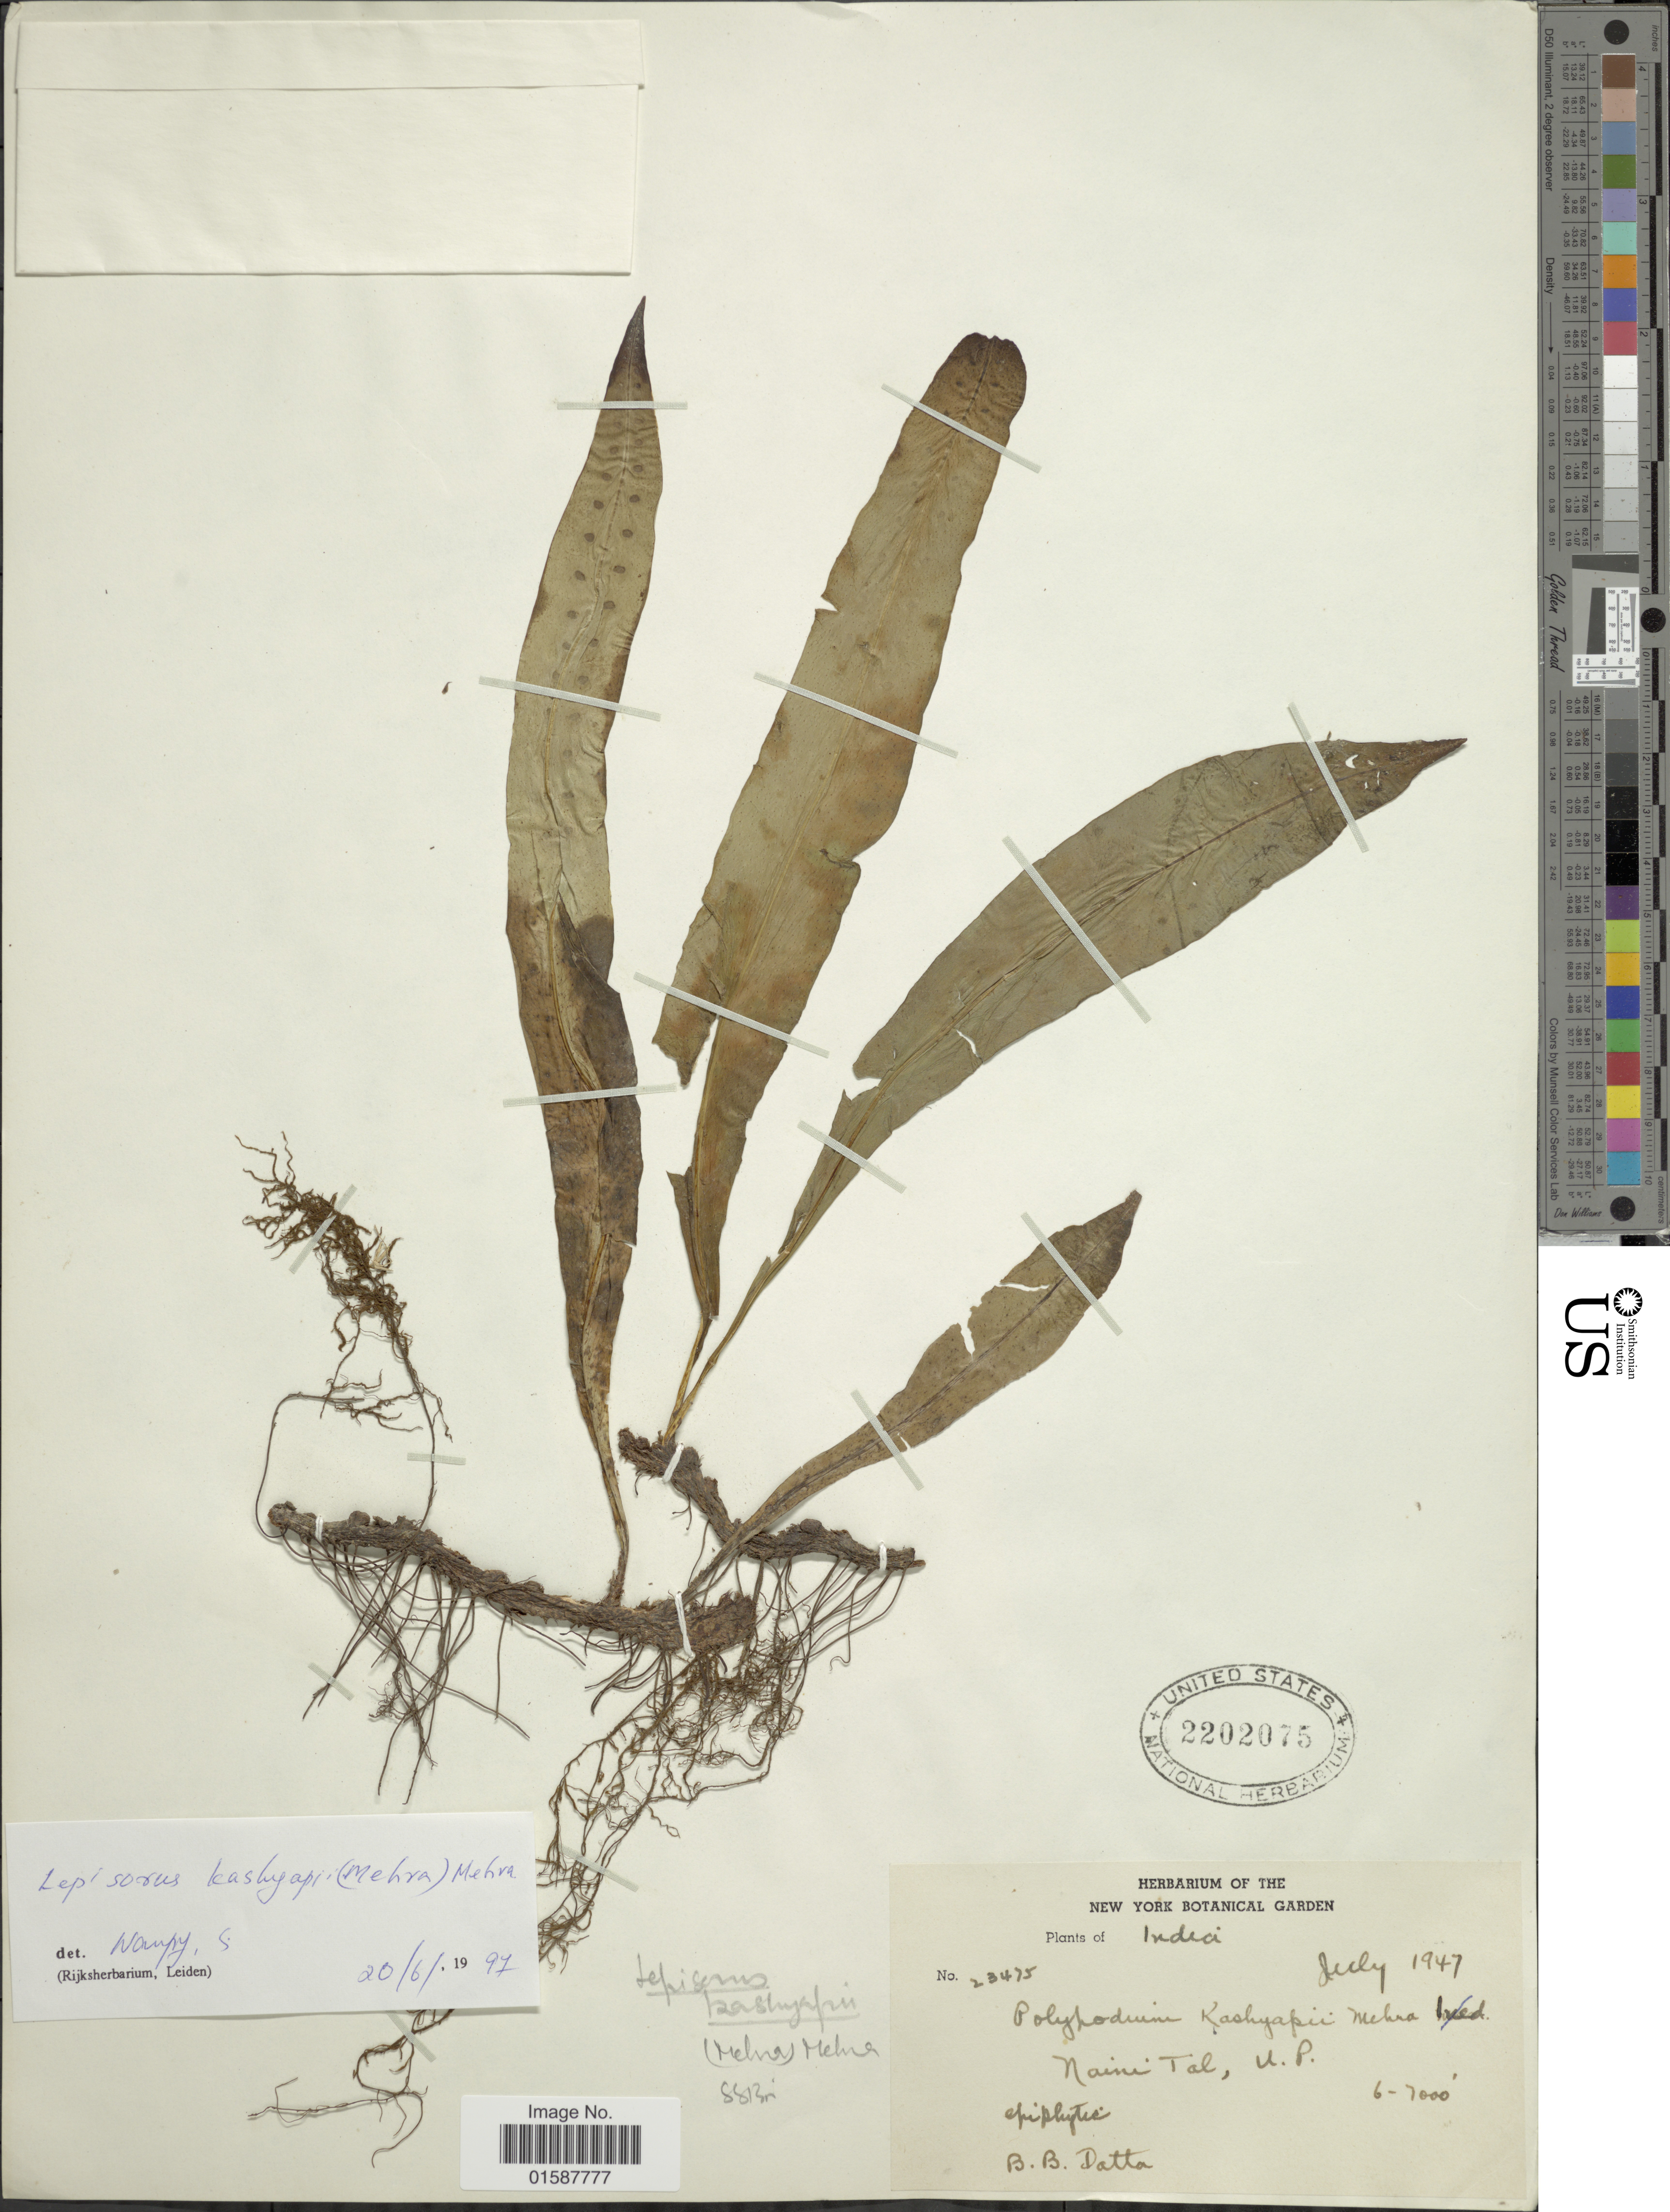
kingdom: Plantae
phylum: Tracheophyta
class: Polypodiopsida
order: Polypodiales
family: Polypodiaceae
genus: Lepisorus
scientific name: Lepisorus kashyapii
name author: (Mehra) Mehra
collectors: B. Datta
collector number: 23475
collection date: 1947-07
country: India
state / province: Uttar Pradesh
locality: Naini Tal, U. P.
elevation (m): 1829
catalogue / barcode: US 2202075